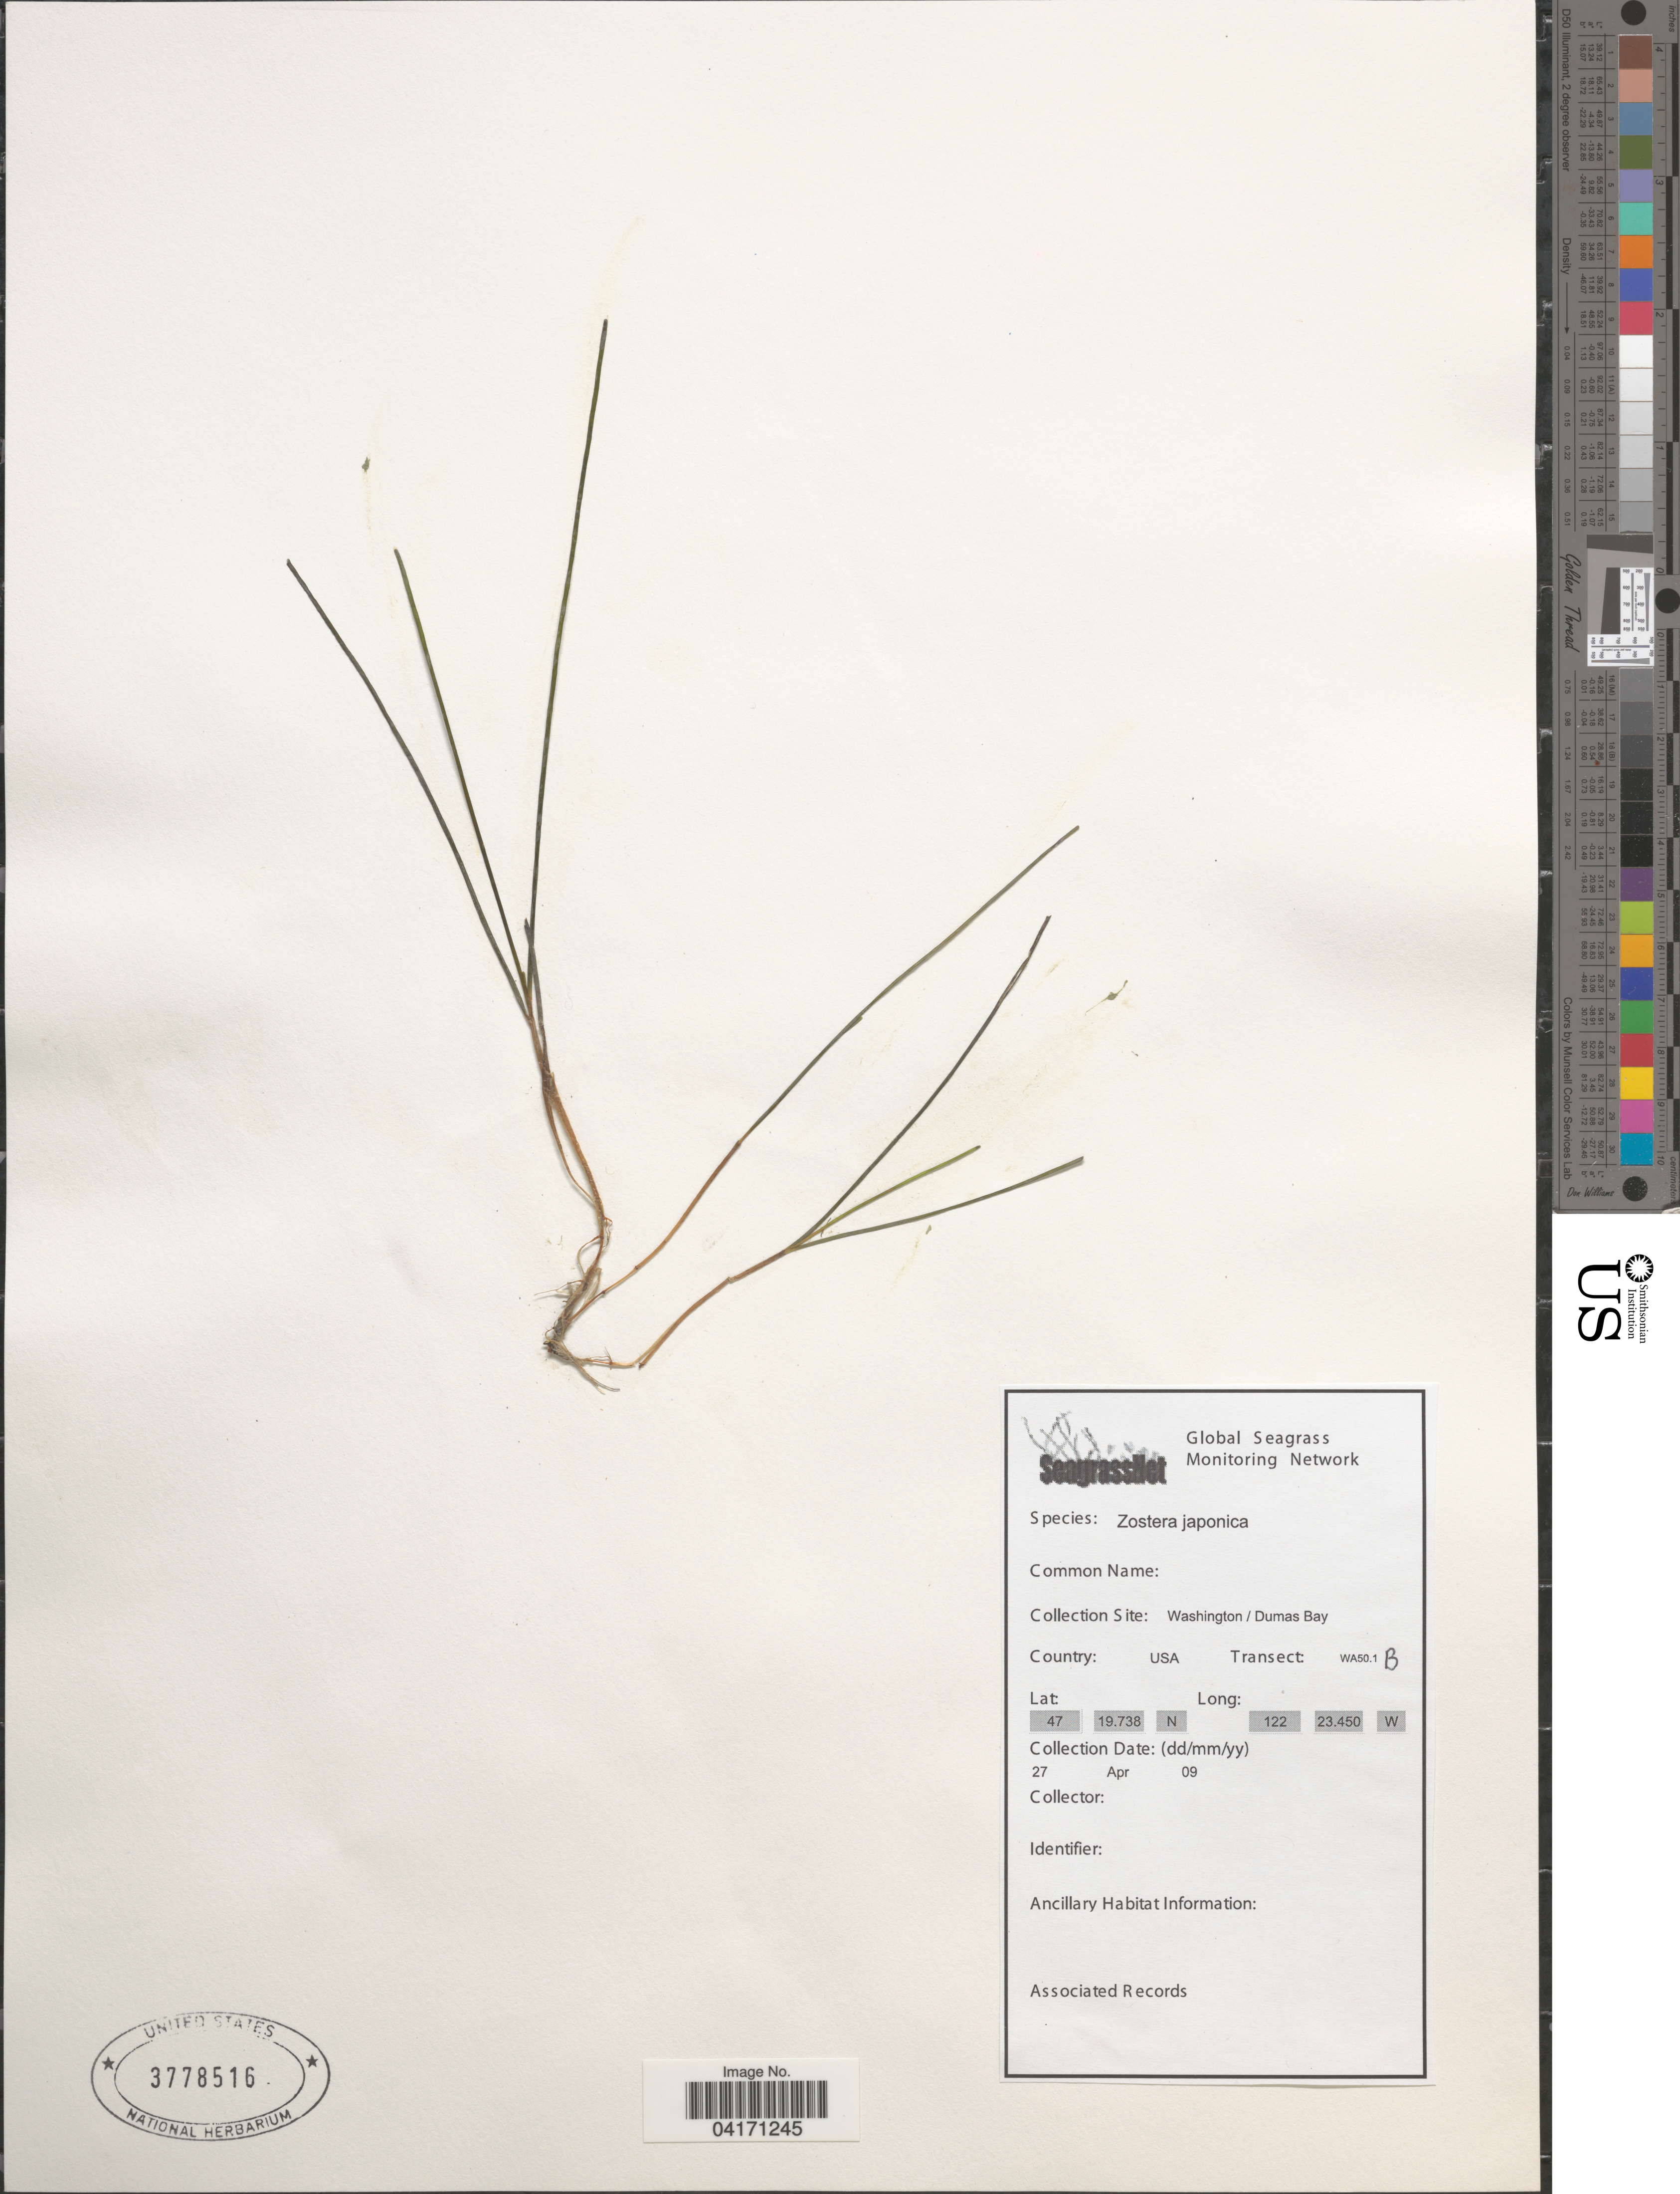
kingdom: Plantae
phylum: Tracheophyta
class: Liliopsida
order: Alismatales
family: Zosteraceae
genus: Zostera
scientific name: Zostera japonica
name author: Asch. & Graebn.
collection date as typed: Transcribed d/m/y: 27/4/9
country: United States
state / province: Washington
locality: Dumas Bay. Transect: WA50.1 B.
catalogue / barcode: US 3778516